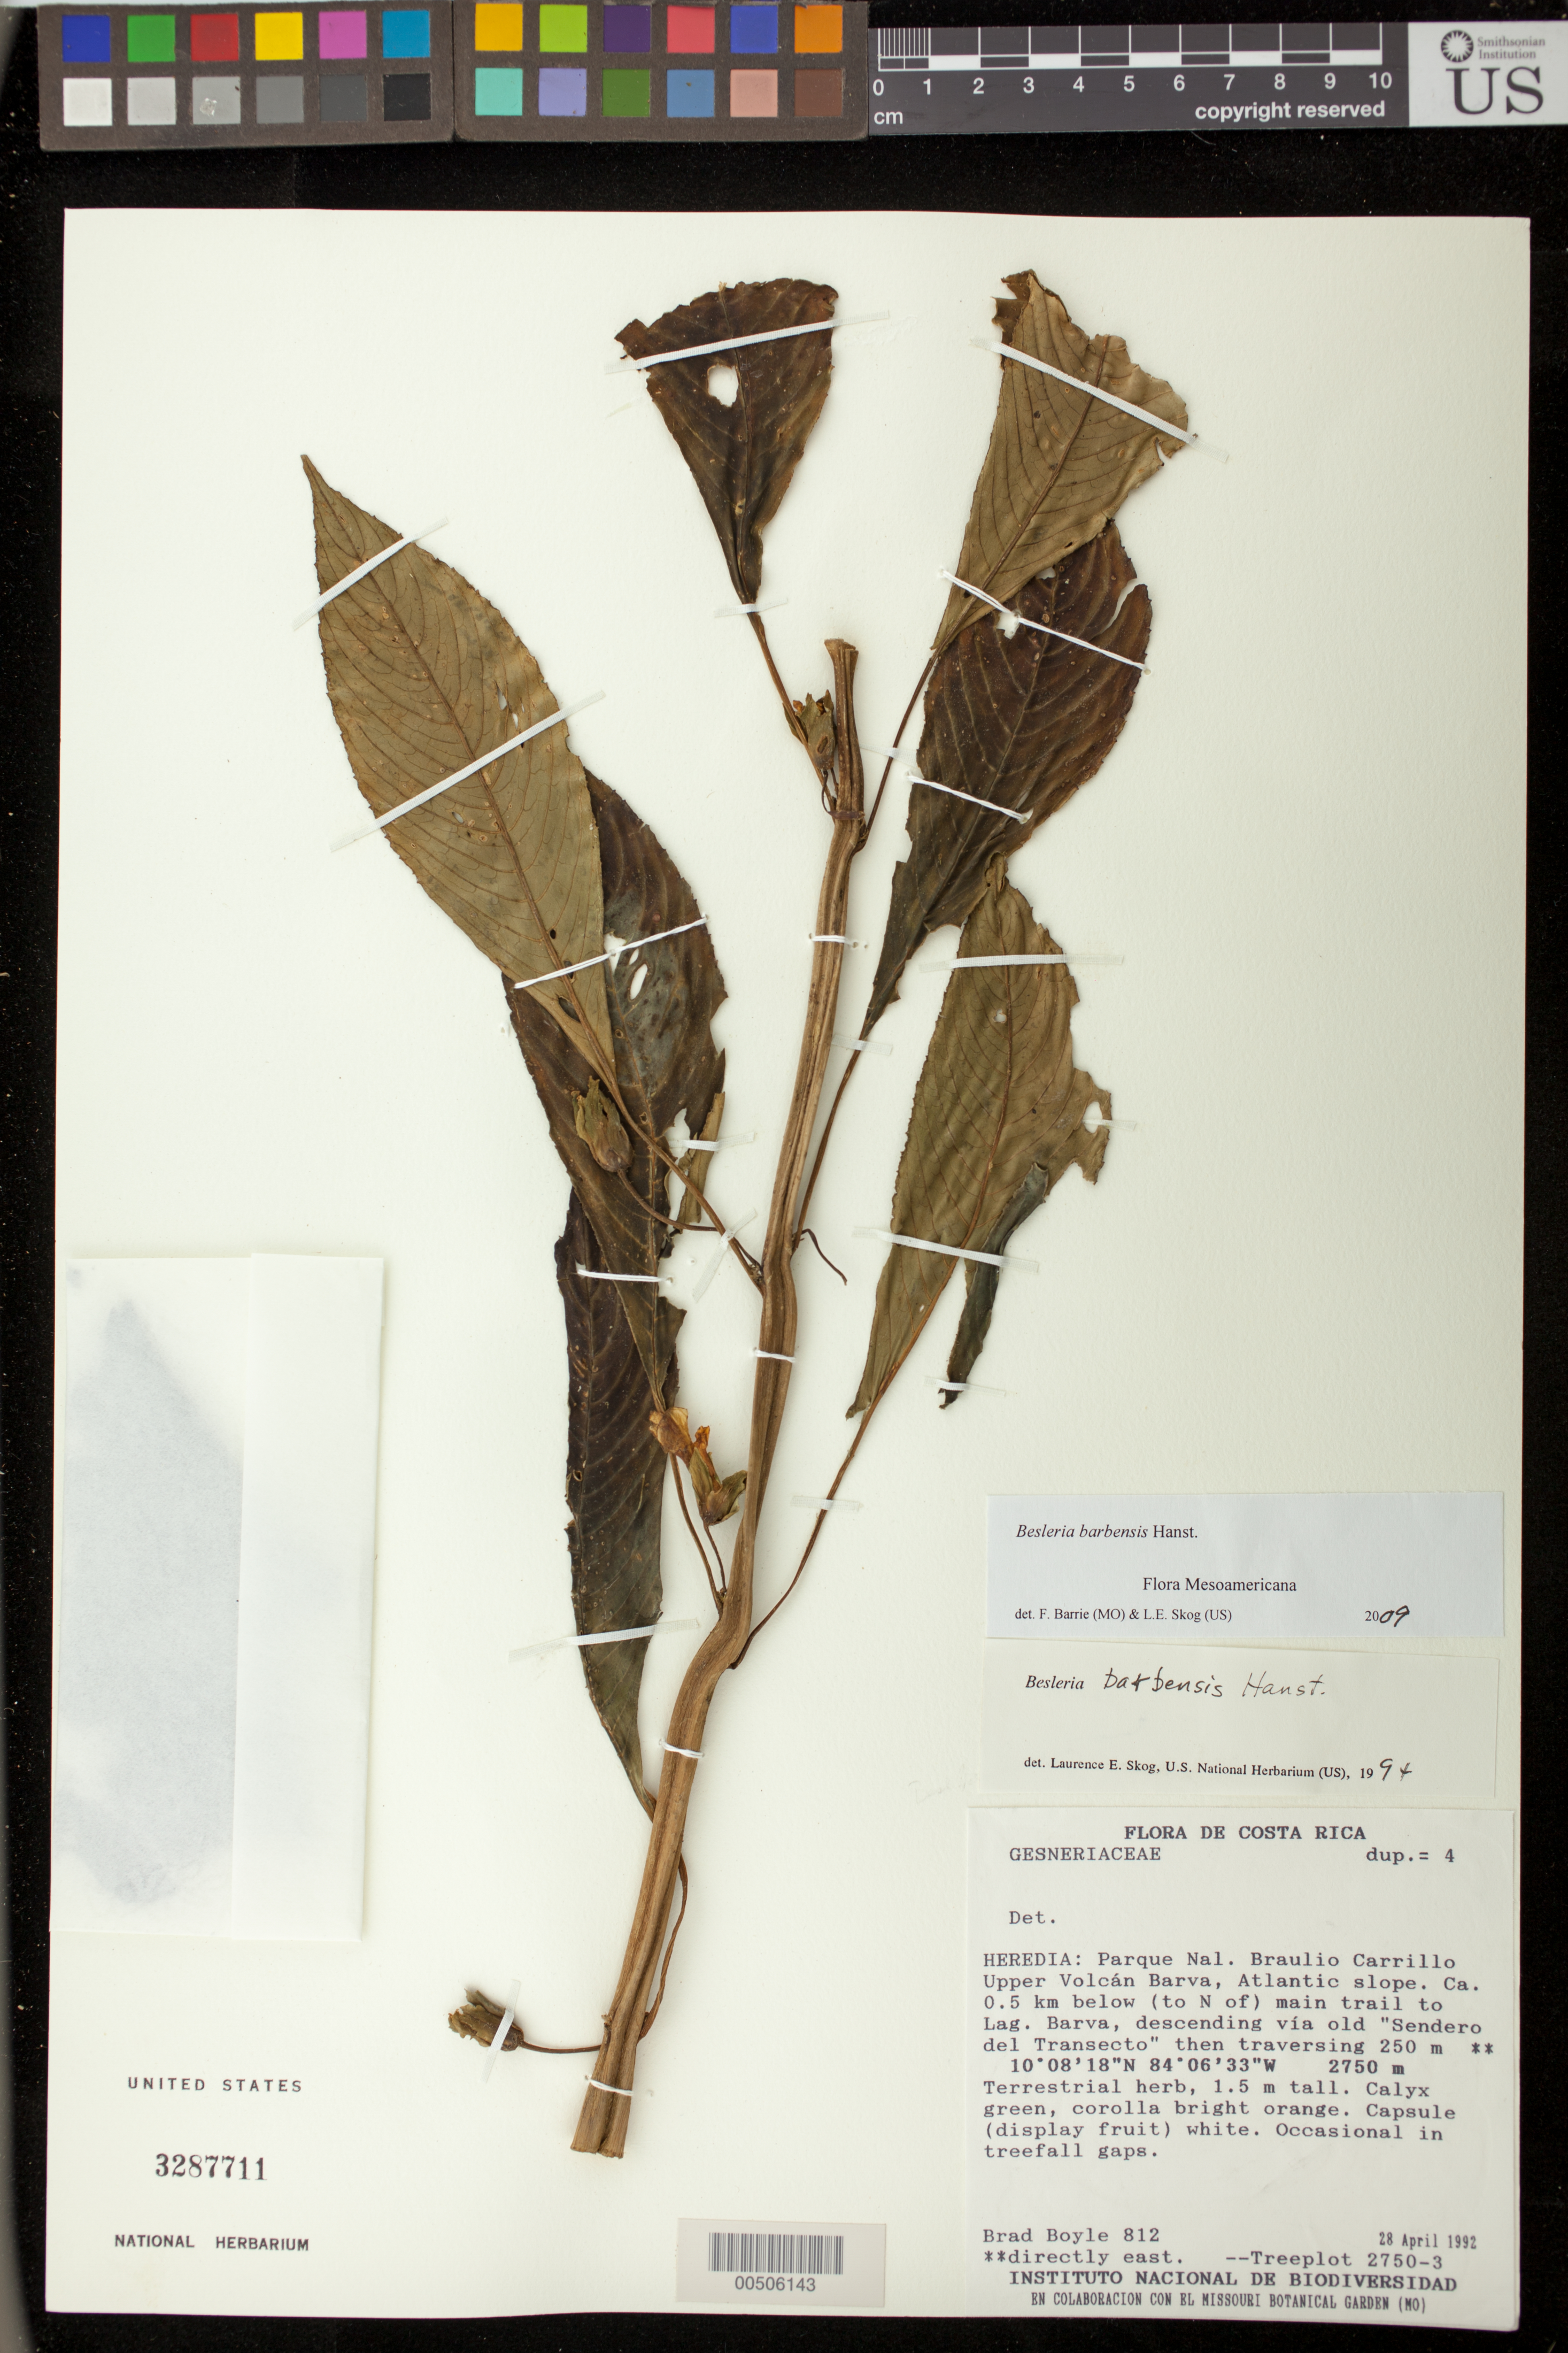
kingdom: Plantae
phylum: Tracheophyta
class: Magnoliopsida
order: Lamiales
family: Gesneriaceae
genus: Besleria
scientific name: Besleria barbensis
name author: Hanst.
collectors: B. Boyle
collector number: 812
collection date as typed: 28 Apr 1992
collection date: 1992-04-28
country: Costa Rica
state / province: Heredia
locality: Baraulio Carrillo National Park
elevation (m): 2750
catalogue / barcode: US 3287711